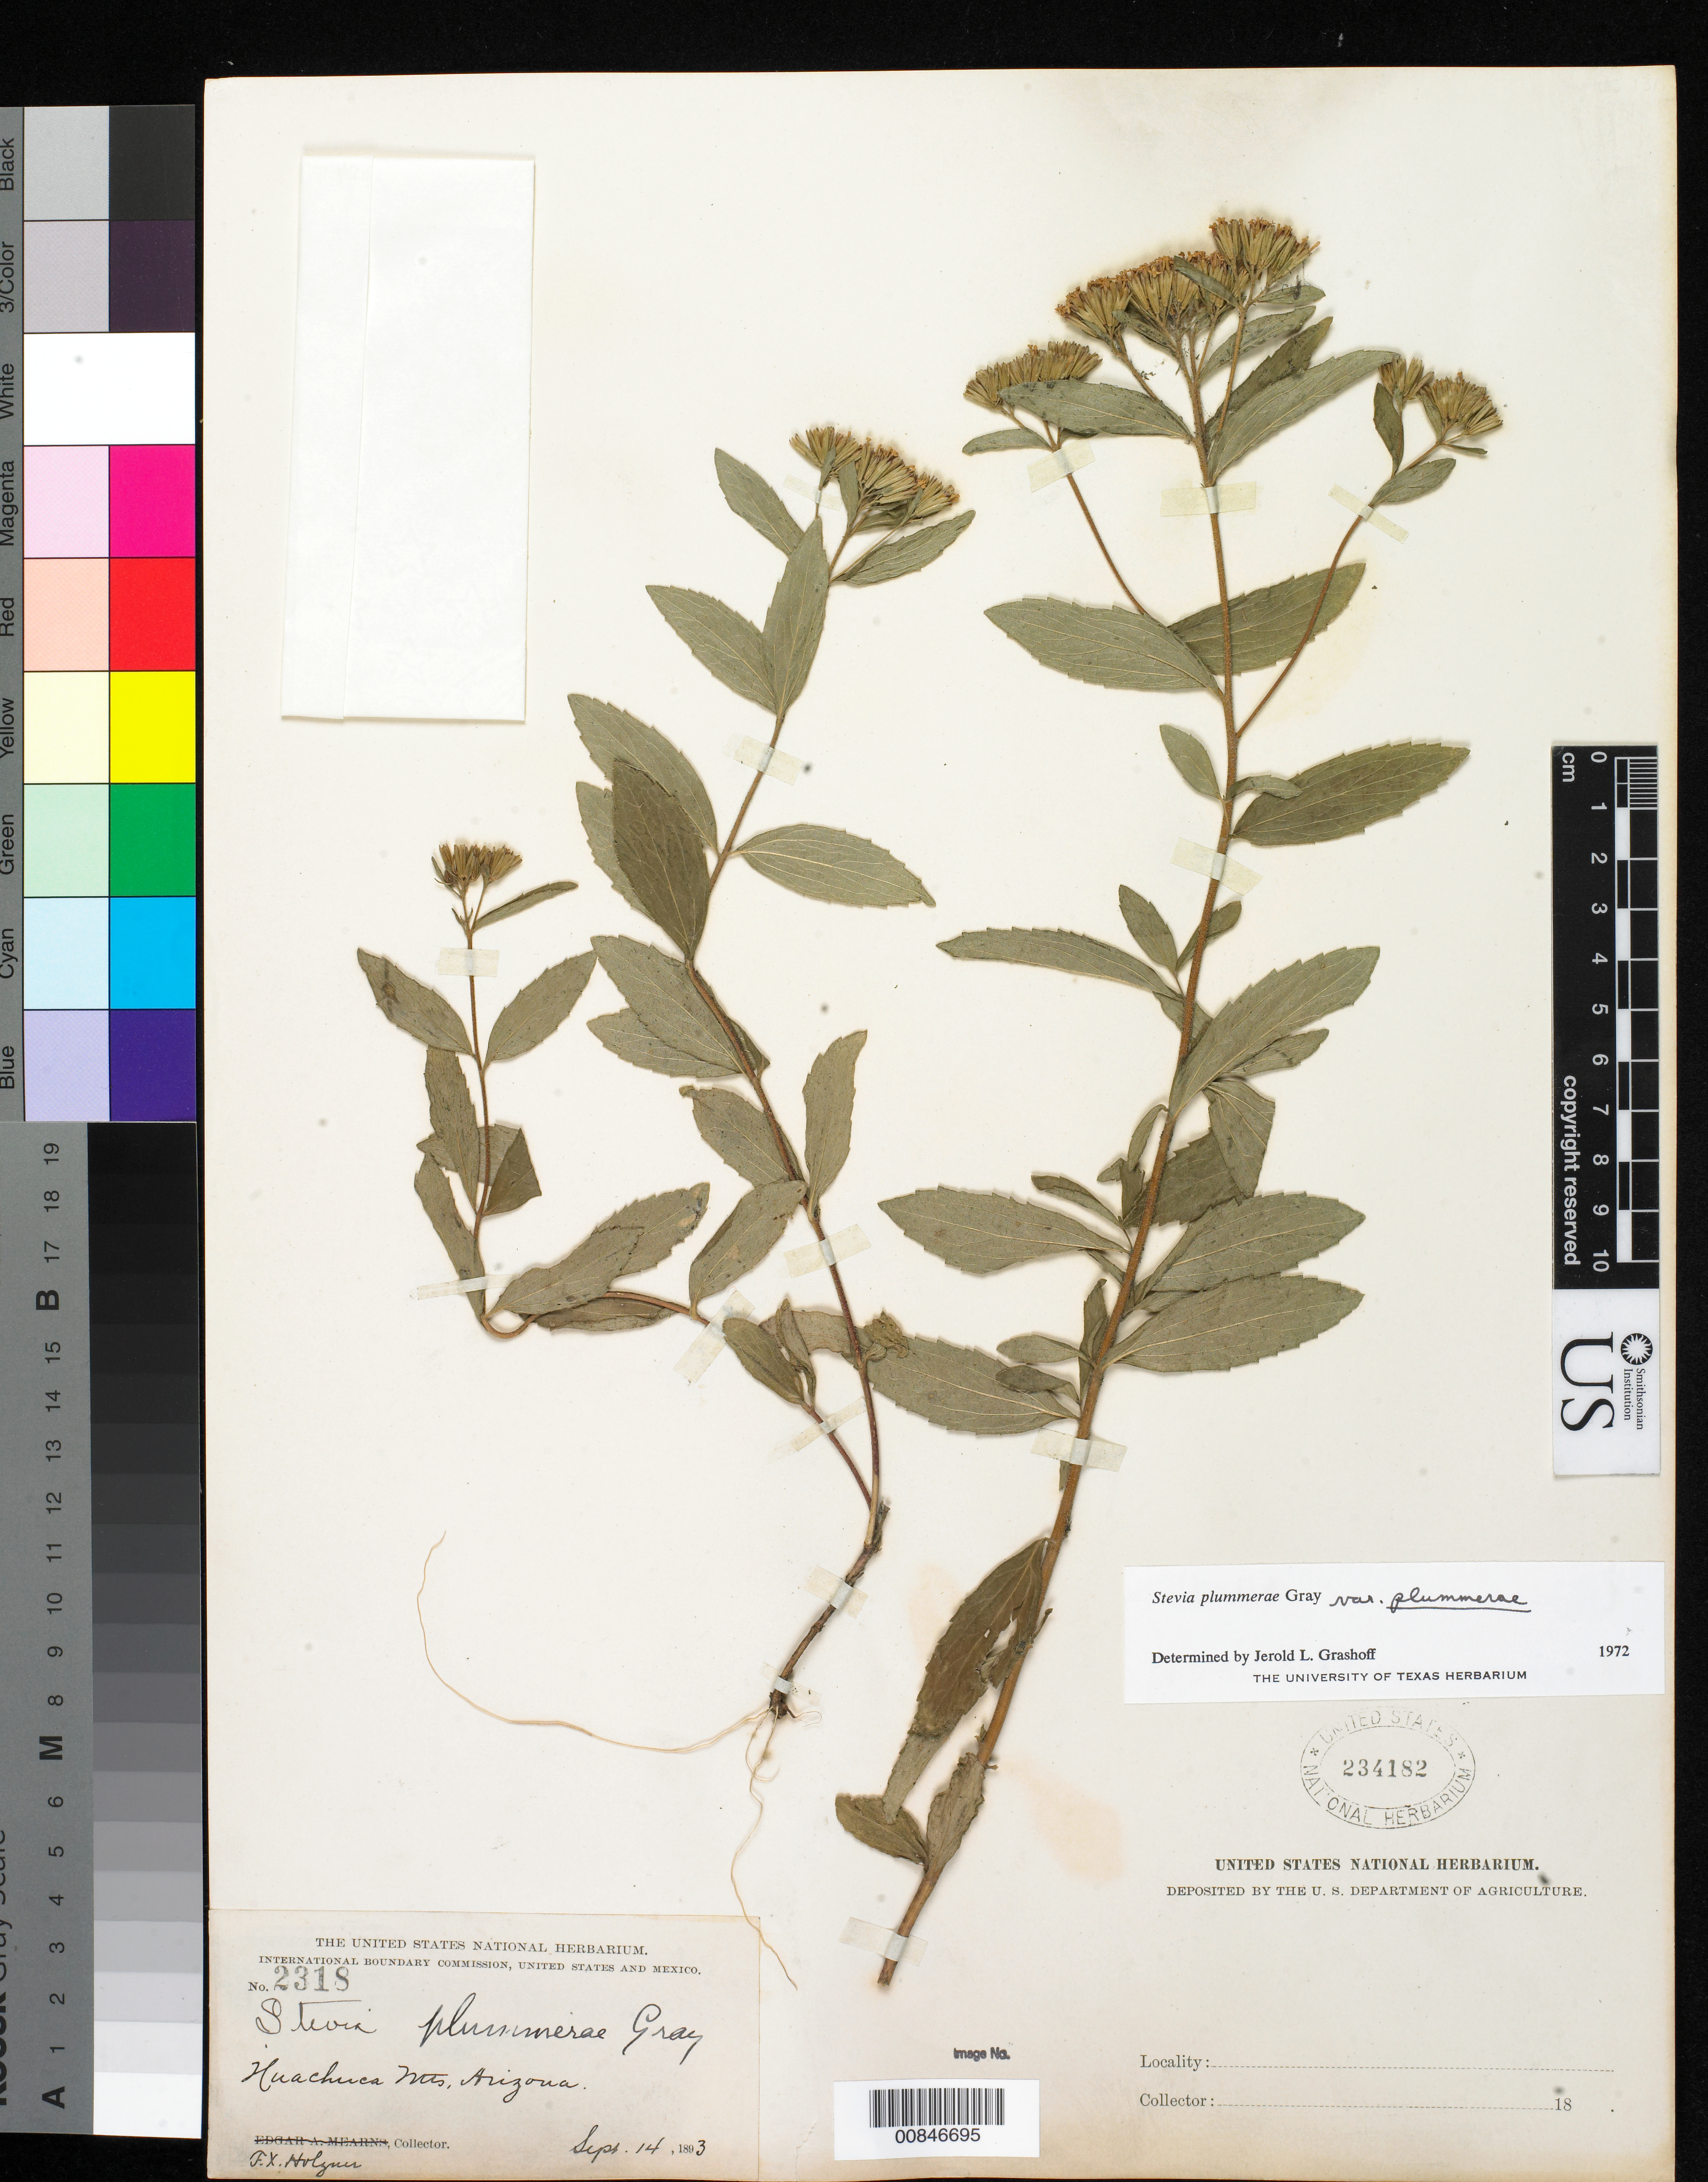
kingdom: Plantae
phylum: Tracheophyta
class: Magnoliopsida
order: Asterales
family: Asteraceae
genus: Stevia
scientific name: Stevia plummerae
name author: A. Gray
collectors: F. X. Holzner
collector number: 2318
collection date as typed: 14 Sep 1893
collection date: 1893-09-14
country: United States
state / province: Arizona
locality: Huachuca Mts.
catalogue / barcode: US 234182